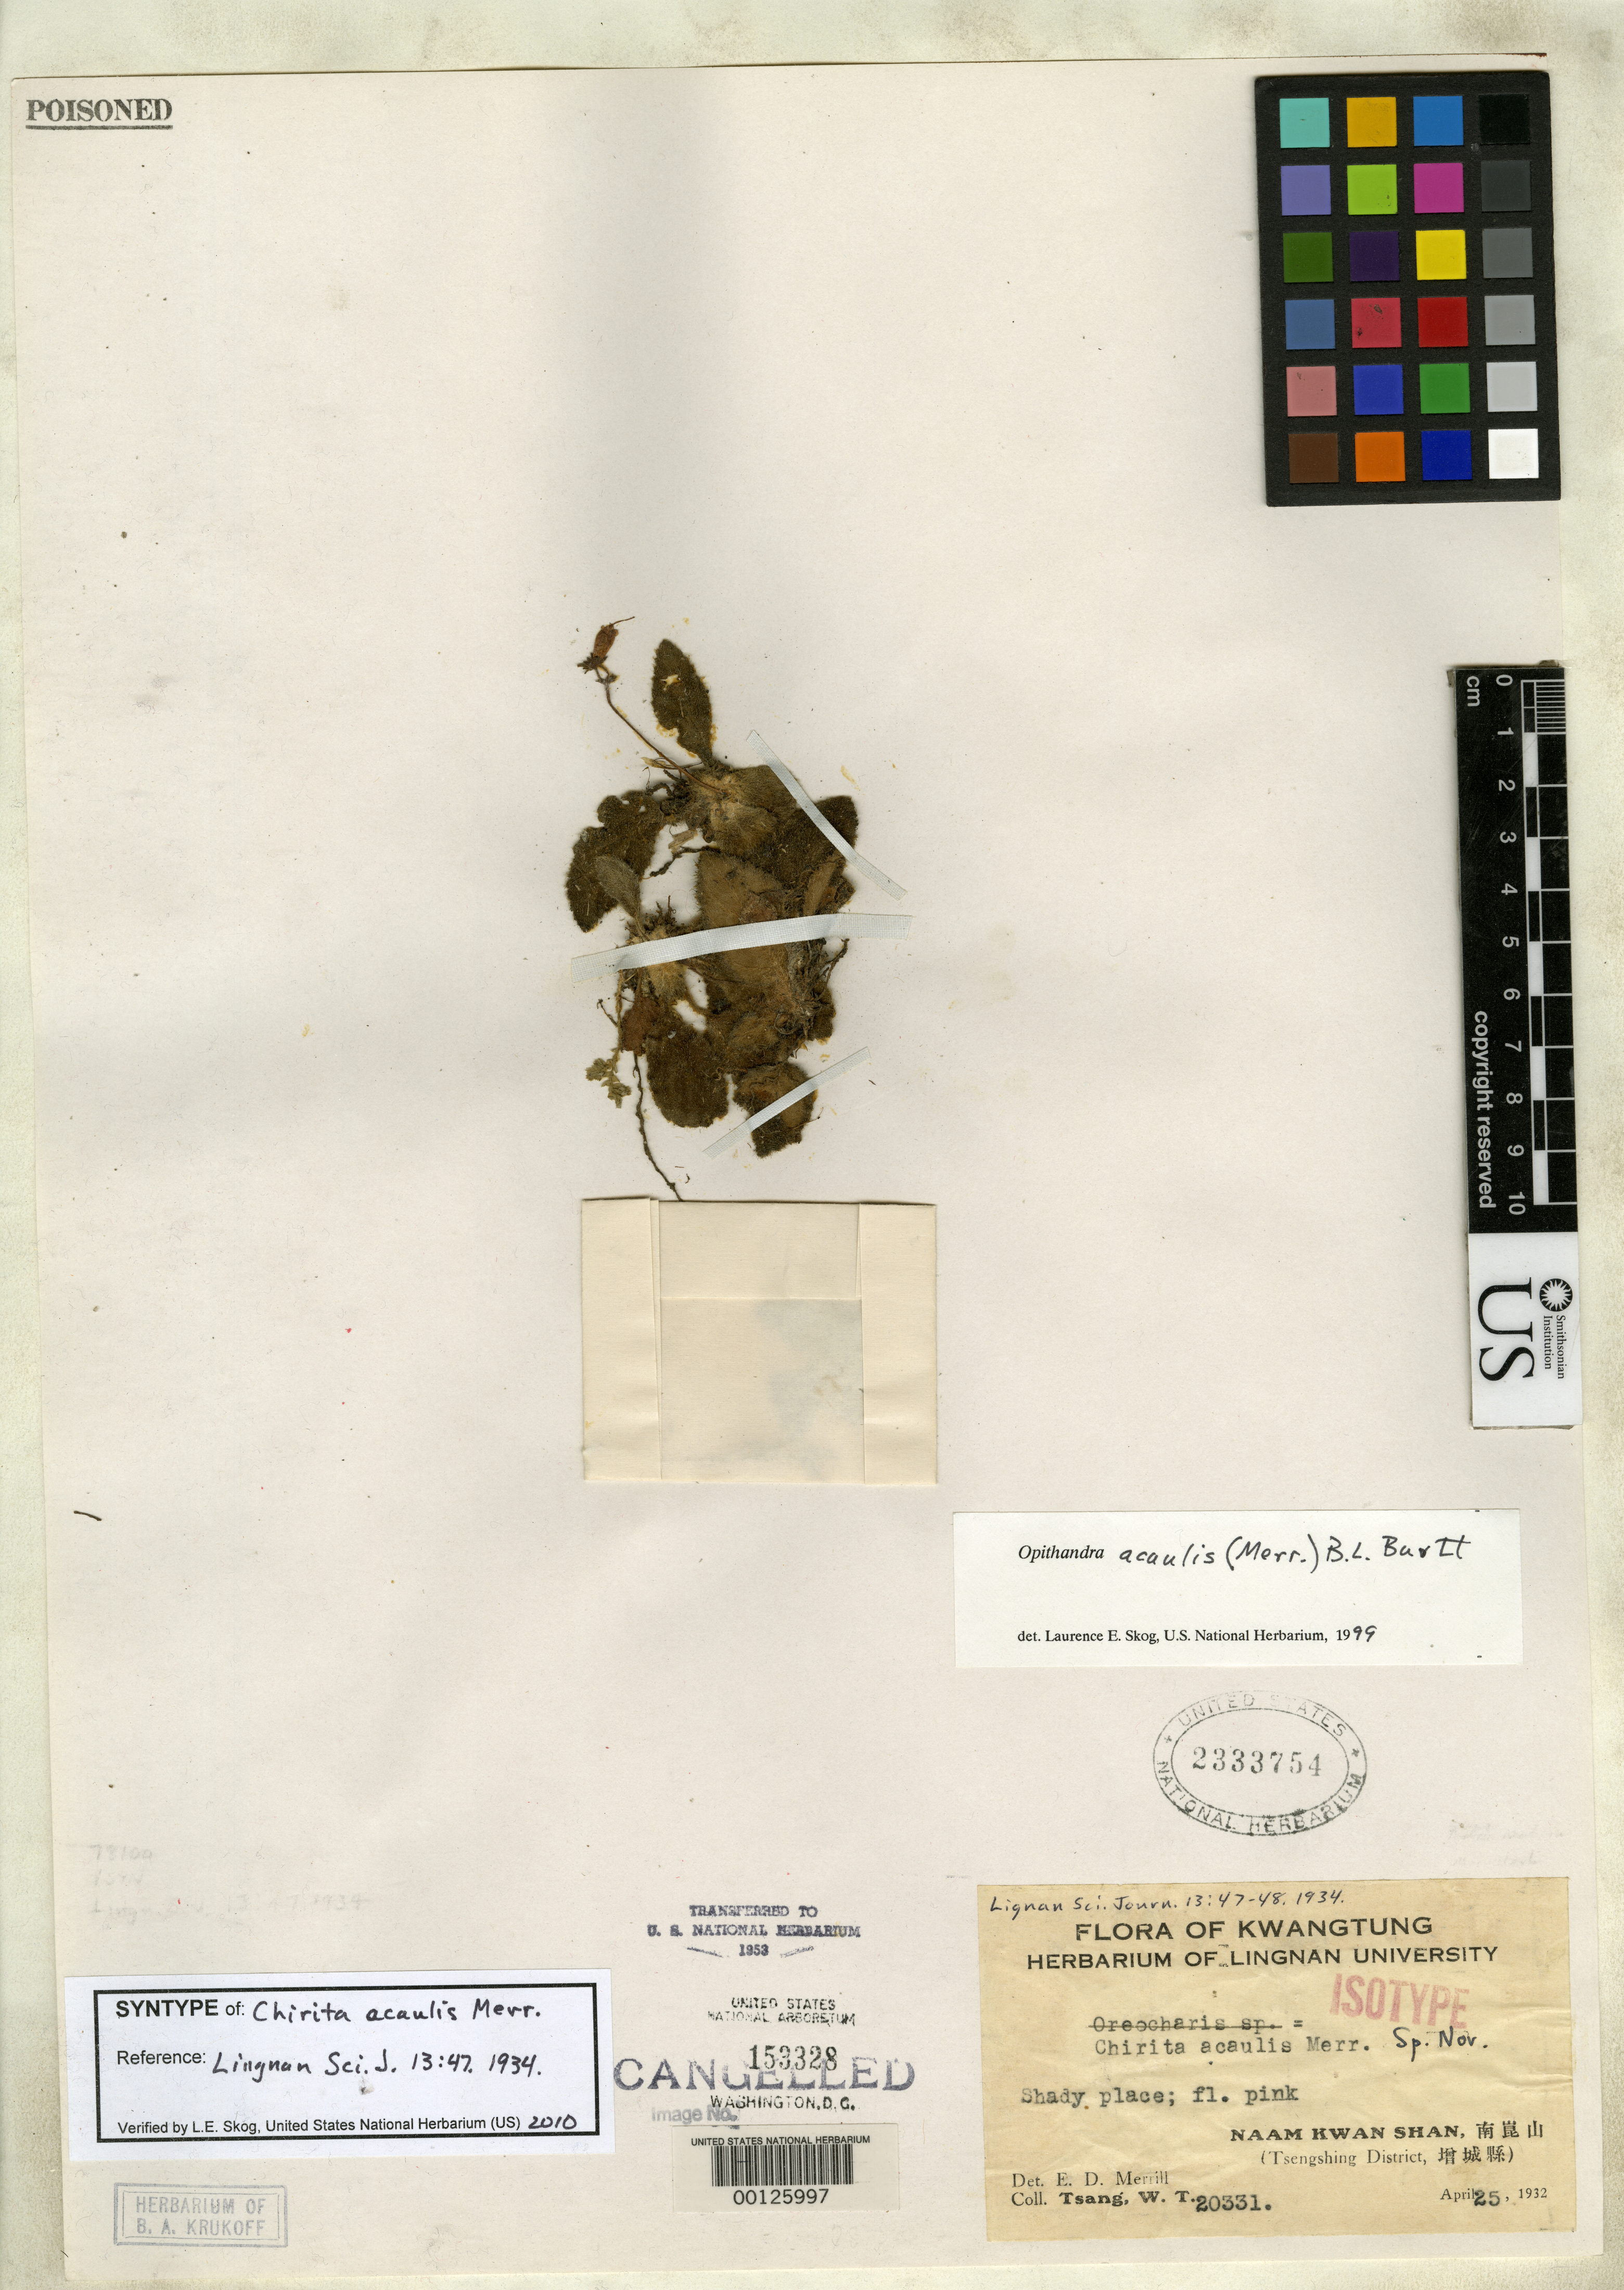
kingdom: Plantae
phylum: Tracheophyta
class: Magnoliopsida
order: Lamiales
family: Gesneriaceae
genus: Chirita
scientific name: Chirita acaulis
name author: Merr.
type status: Isosyntype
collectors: W. T. Tsang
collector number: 20331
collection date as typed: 25 Apr 1932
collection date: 1932-04-25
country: China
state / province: Guangdong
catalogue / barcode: US 2333754